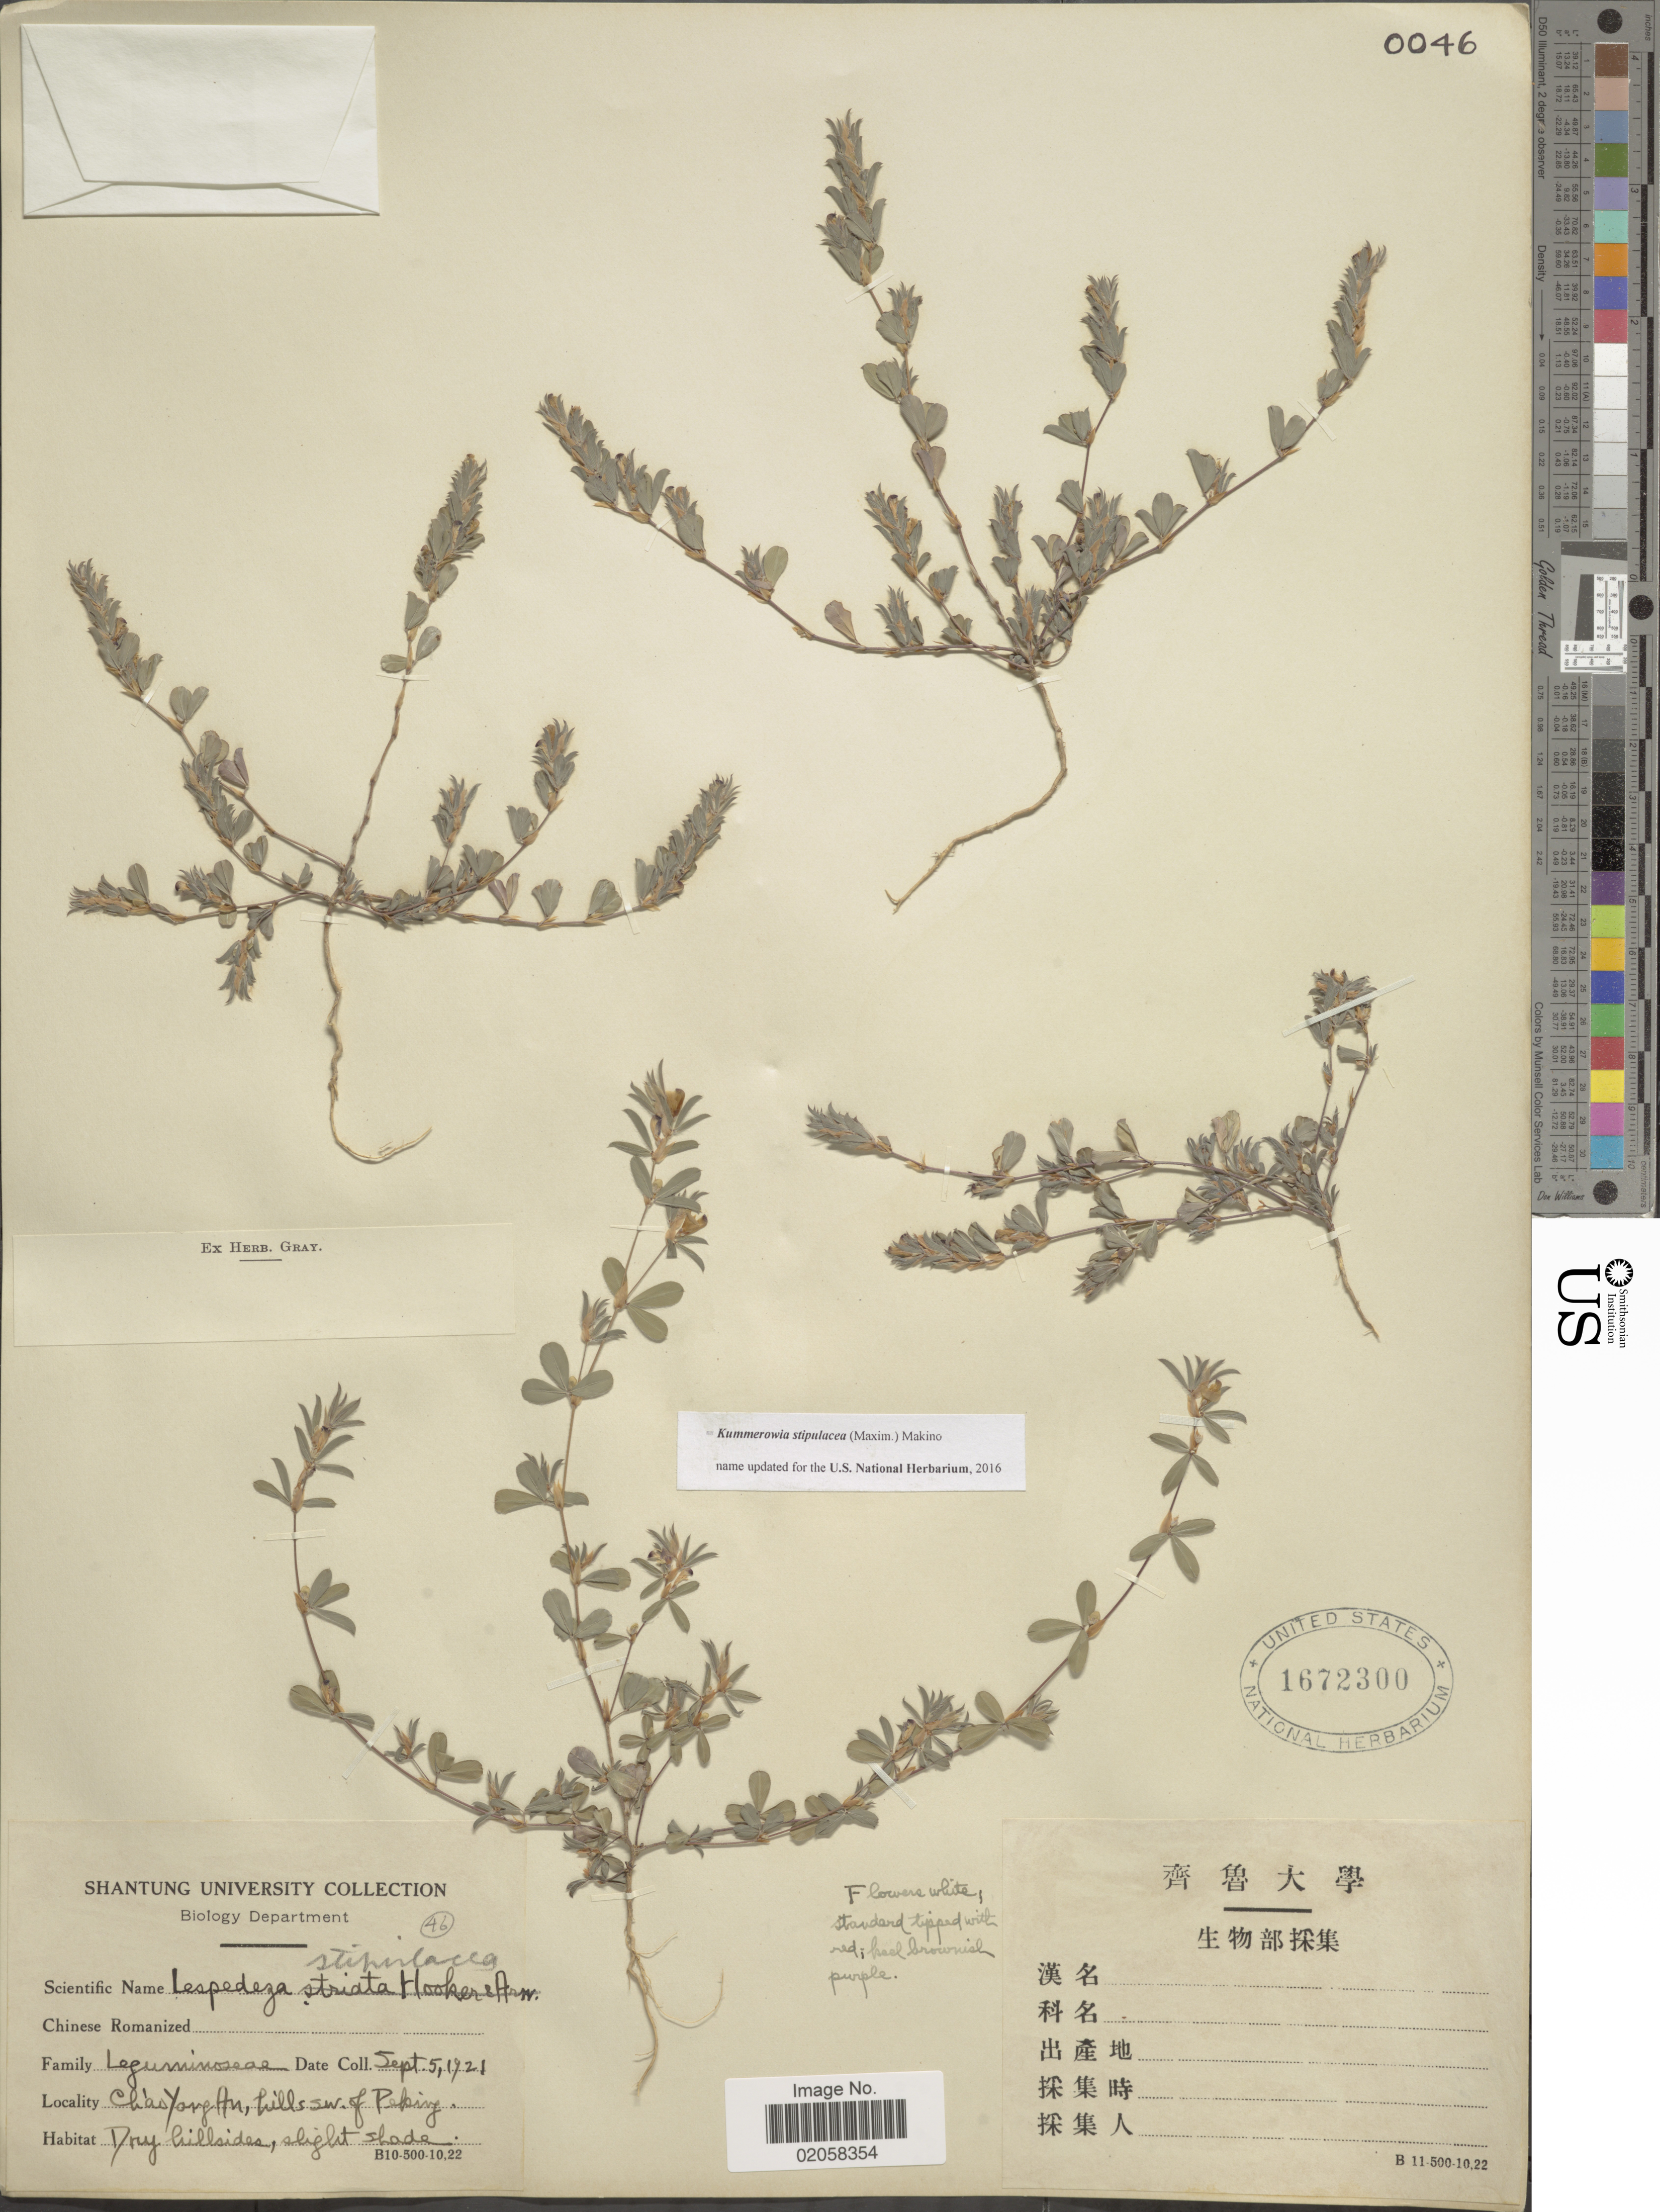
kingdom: Plantae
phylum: Tracheophyta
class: Magnoliopsida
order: Fabales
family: Fabaceae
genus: Kummerowia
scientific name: Kummerowia stipulacea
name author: (Maxim.) Makino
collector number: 46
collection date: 1921-09-05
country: China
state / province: Beijing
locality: Chas Yong Hu, hills sw of Peking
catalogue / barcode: US 1672300